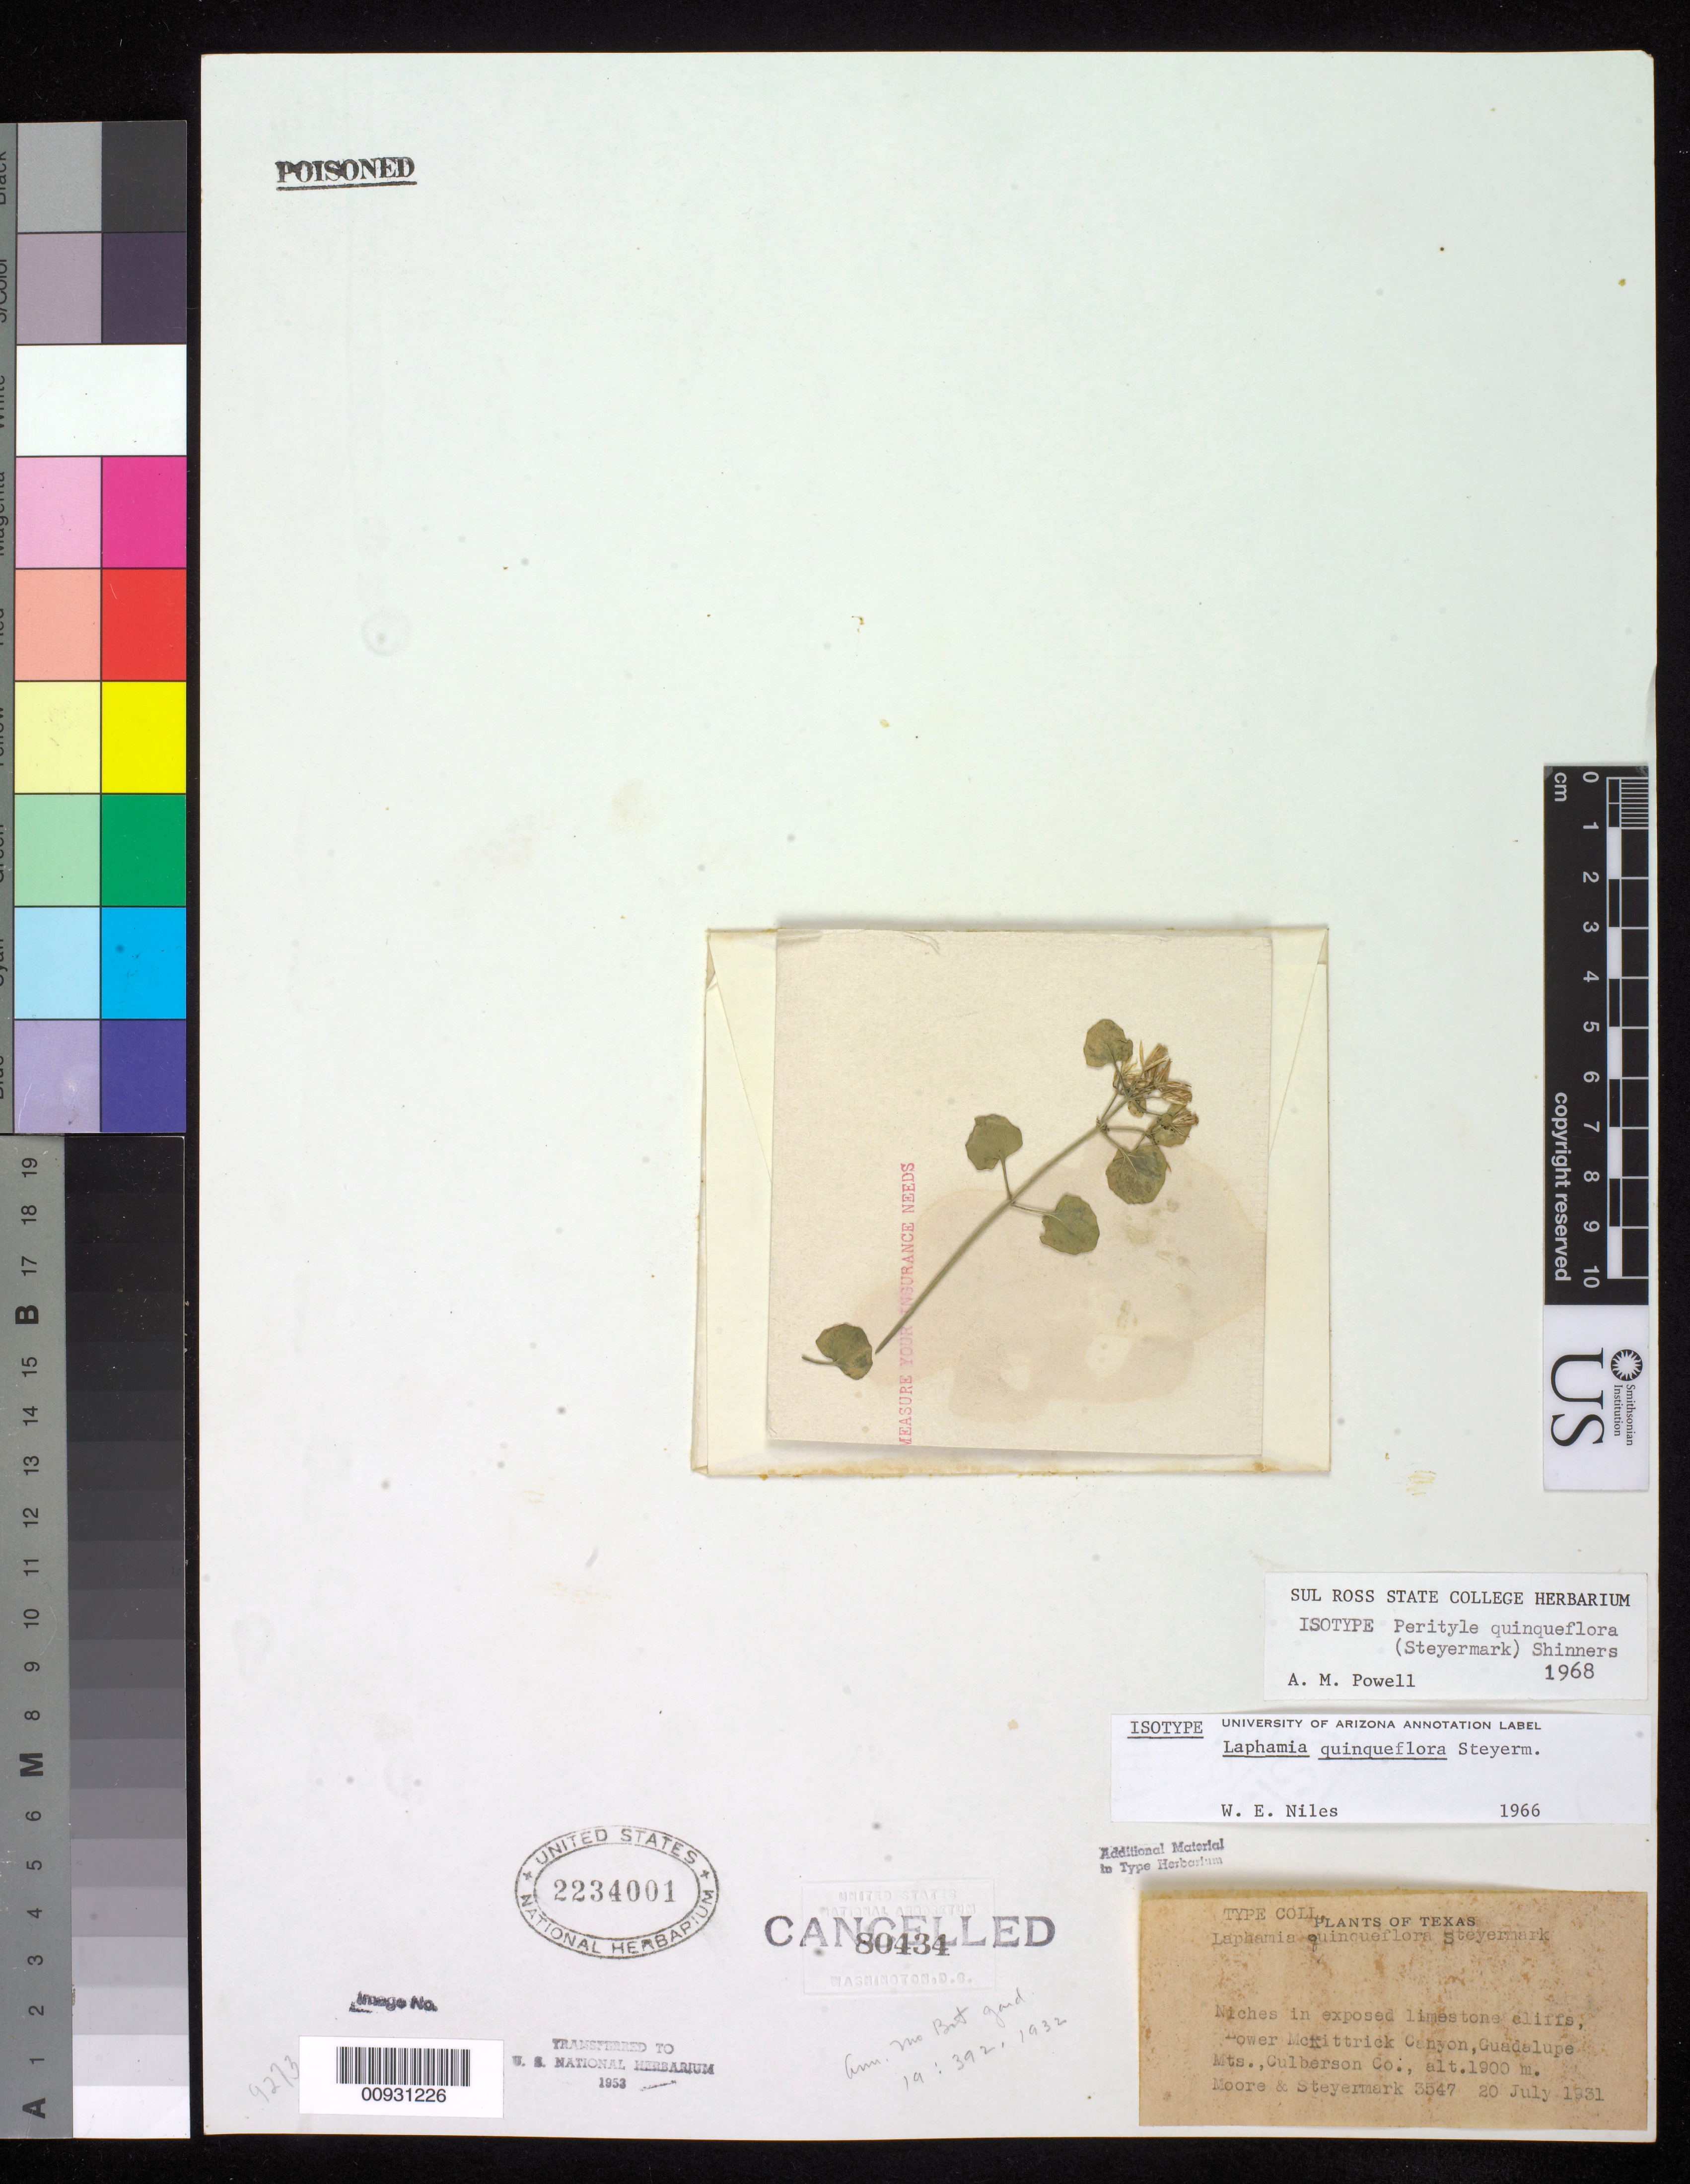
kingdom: Plantae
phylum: Tracheophyta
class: Magnoliopsida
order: Asterales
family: Asteraceae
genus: Laphamia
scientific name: Laphamia quinqueflora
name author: Steyerm.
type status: Isotype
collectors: J. Moore & J. Steyermark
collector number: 3547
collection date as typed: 20 Jul 1931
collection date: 1931-07-20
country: United States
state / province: Texas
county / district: Culberson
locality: Lower McKittrick Canyon, Guadalupe Mts.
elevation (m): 1900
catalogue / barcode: US 2234001